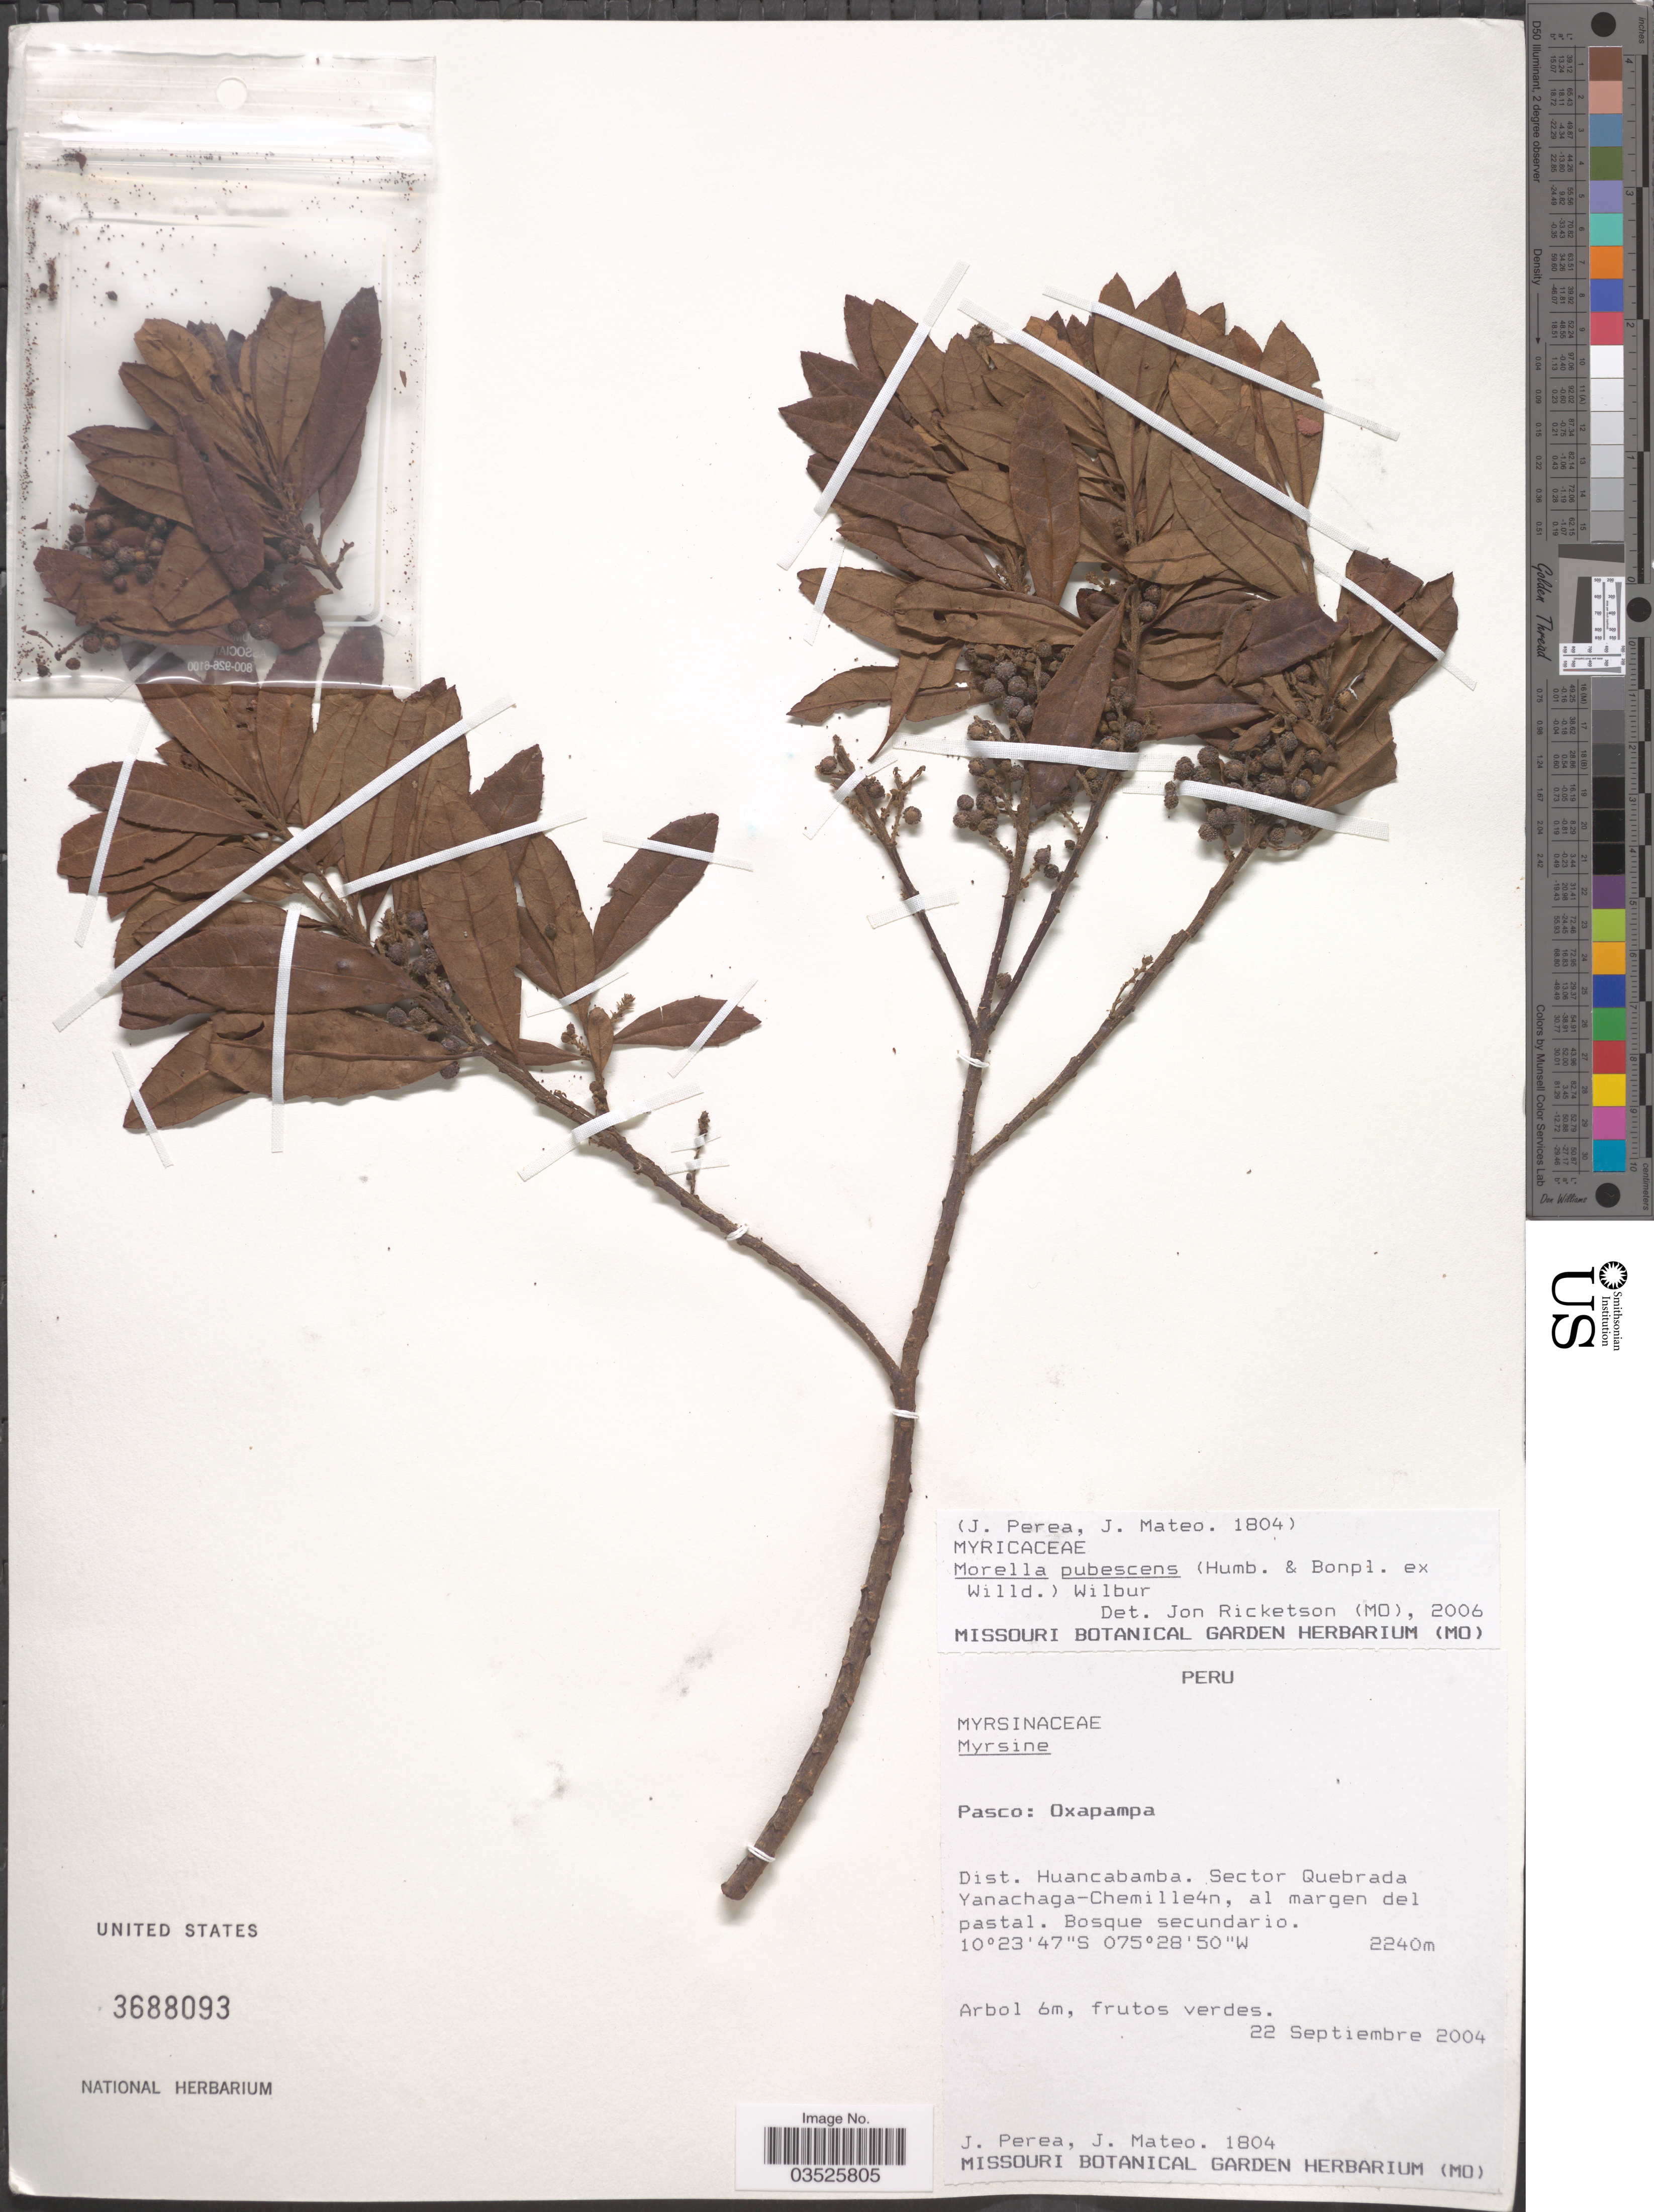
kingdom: Plantae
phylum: Tracheophyta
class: Magnoliopsida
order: Fagales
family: Myricaceae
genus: Morella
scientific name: Morella pubescens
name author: (Humb. & Bonpl. ex Willd.) Wilbur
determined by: Ricketson, Jon M., (MO), Missouri Botanical Garden (UNITED STATES)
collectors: J. Perea & J. Mateo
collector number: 1804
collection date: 2004-09-22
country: Peru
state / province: Pasco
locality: Oxapampa. Dist. Huancabamba. Sector Quebrada Yanachaga-Chemulle4n, al margen del pastal. Bosque secundario.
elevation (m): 2240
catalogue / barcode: US 3688093